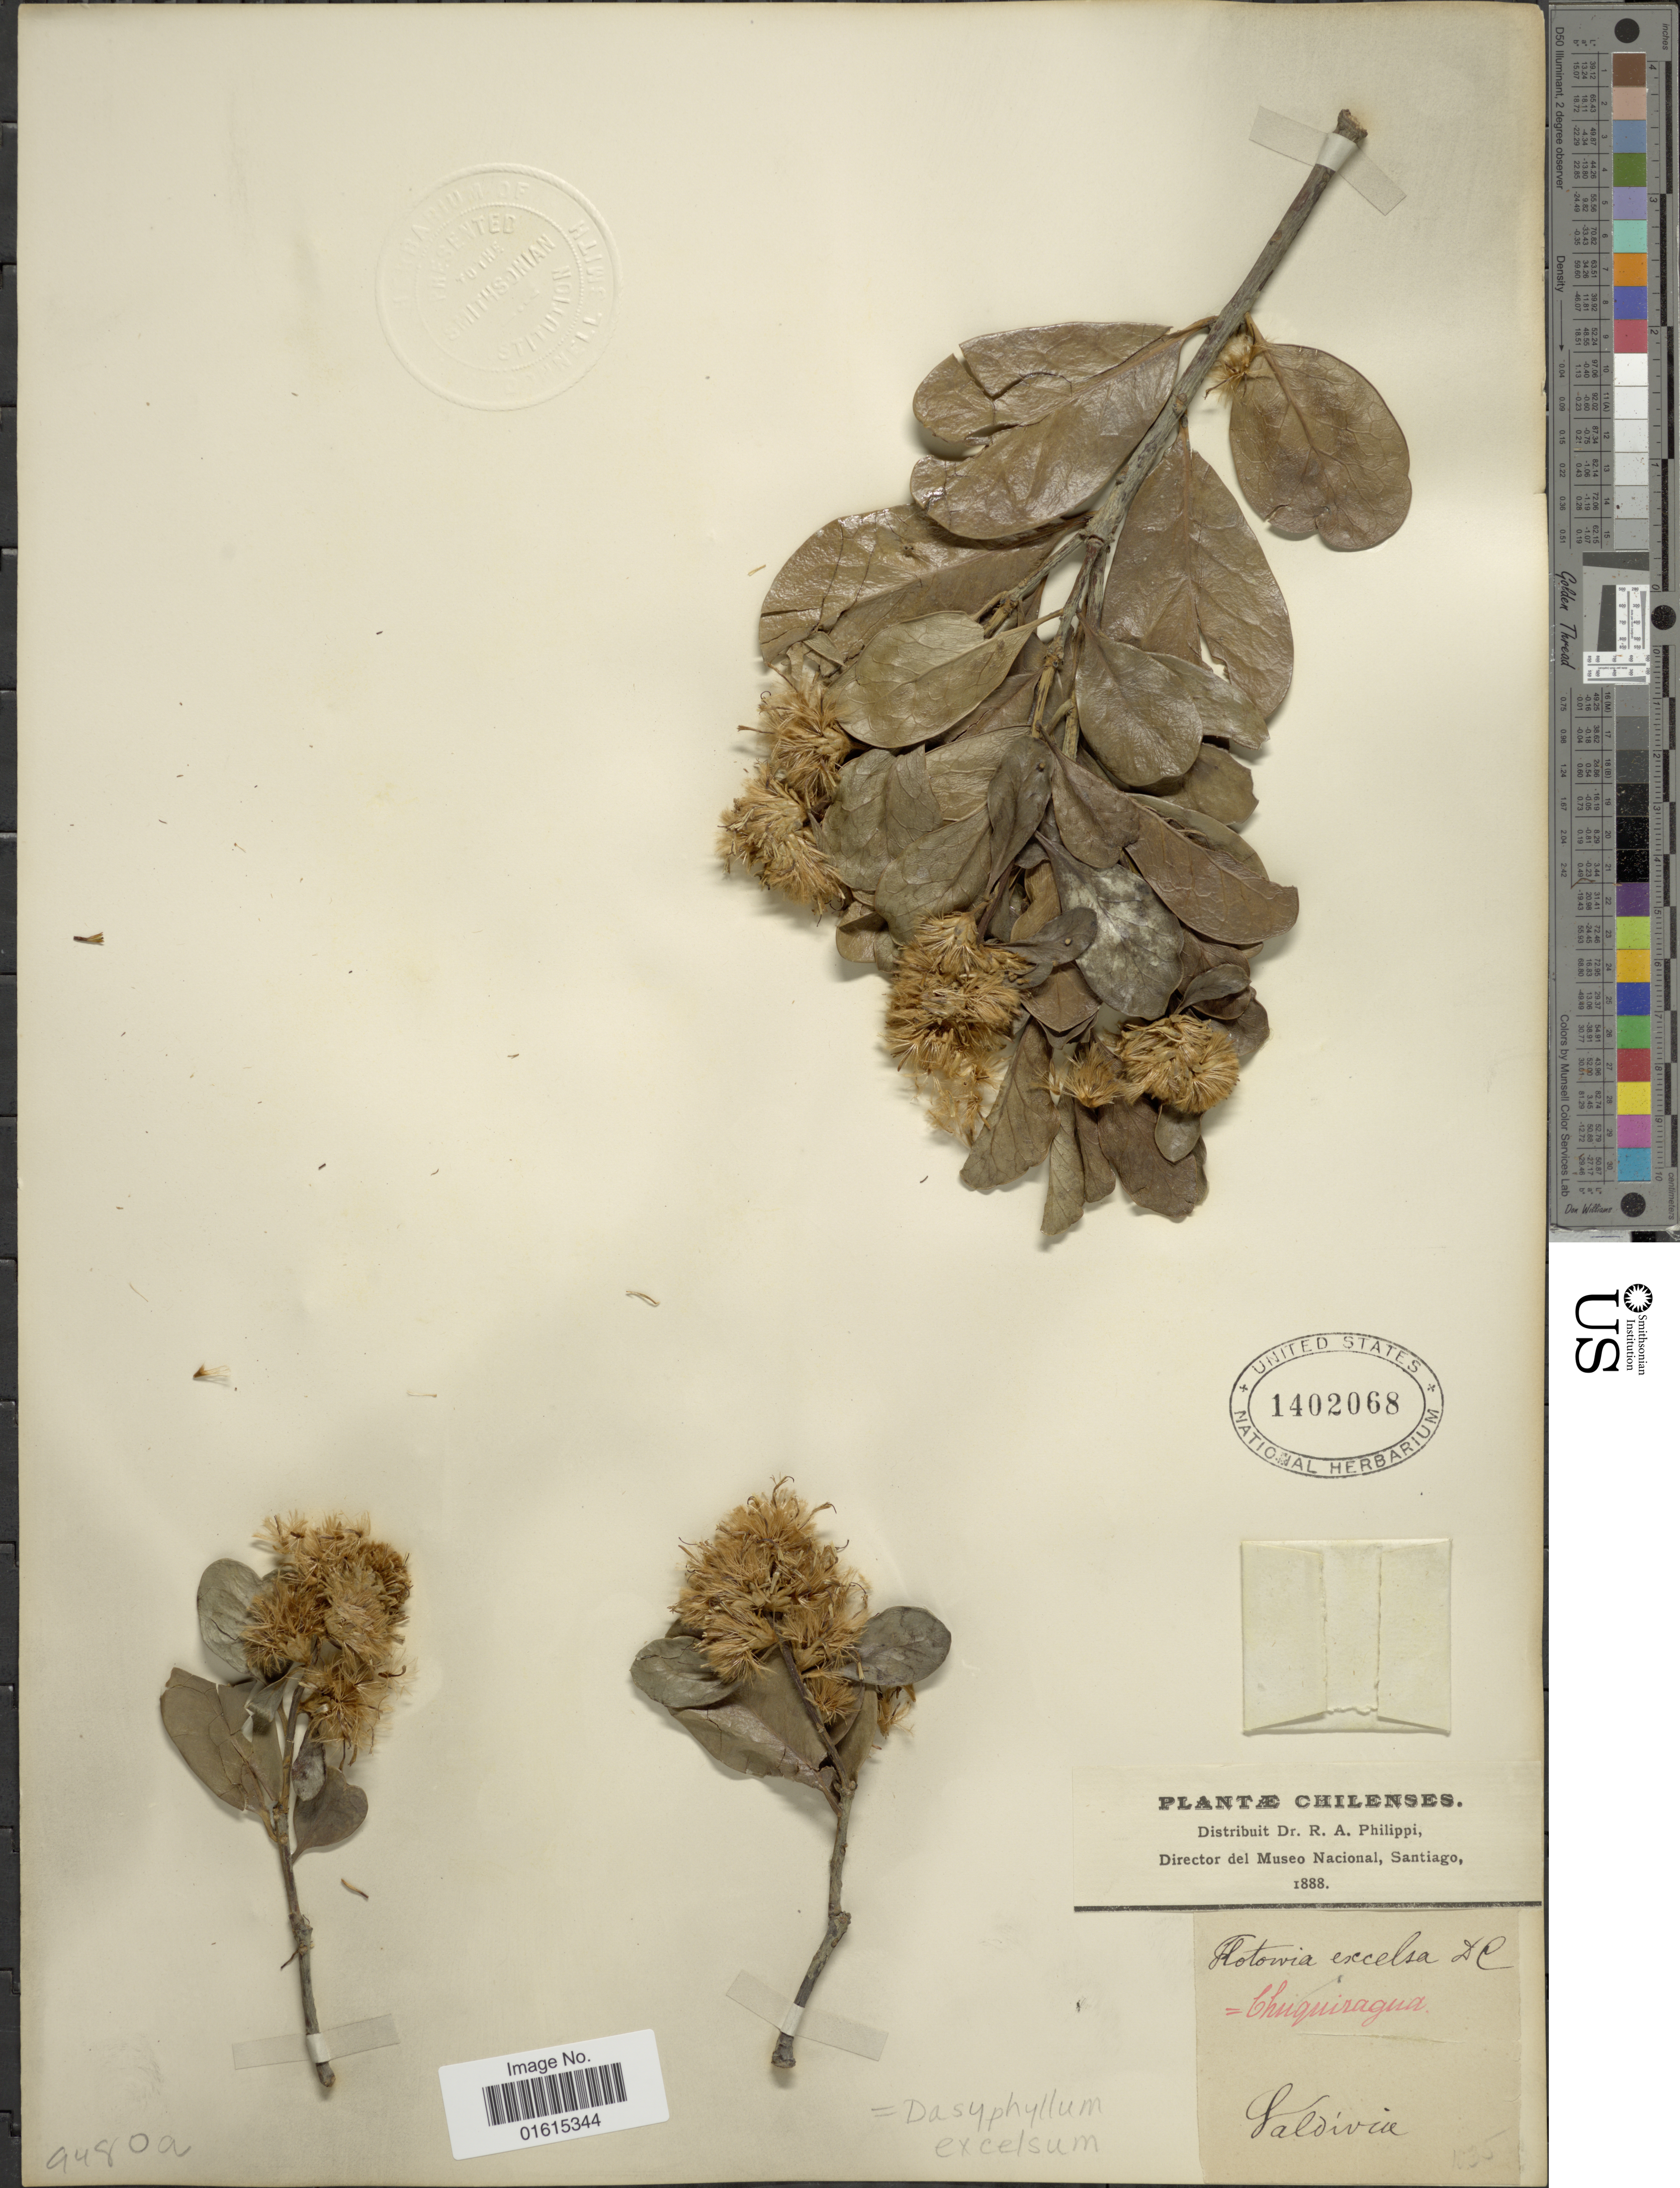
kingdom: Plantae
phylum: Tracheophyta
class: Magnoliopsida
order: Asterales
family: Asteraceae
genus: Dasyphyllum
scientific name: Dasyphyllum excelsum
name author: (D. Don) Cabrera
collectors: R. A. Philippi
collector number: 1035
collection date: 1888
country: Chile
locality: Chilenses, Valdivia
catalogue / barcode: US 1402068